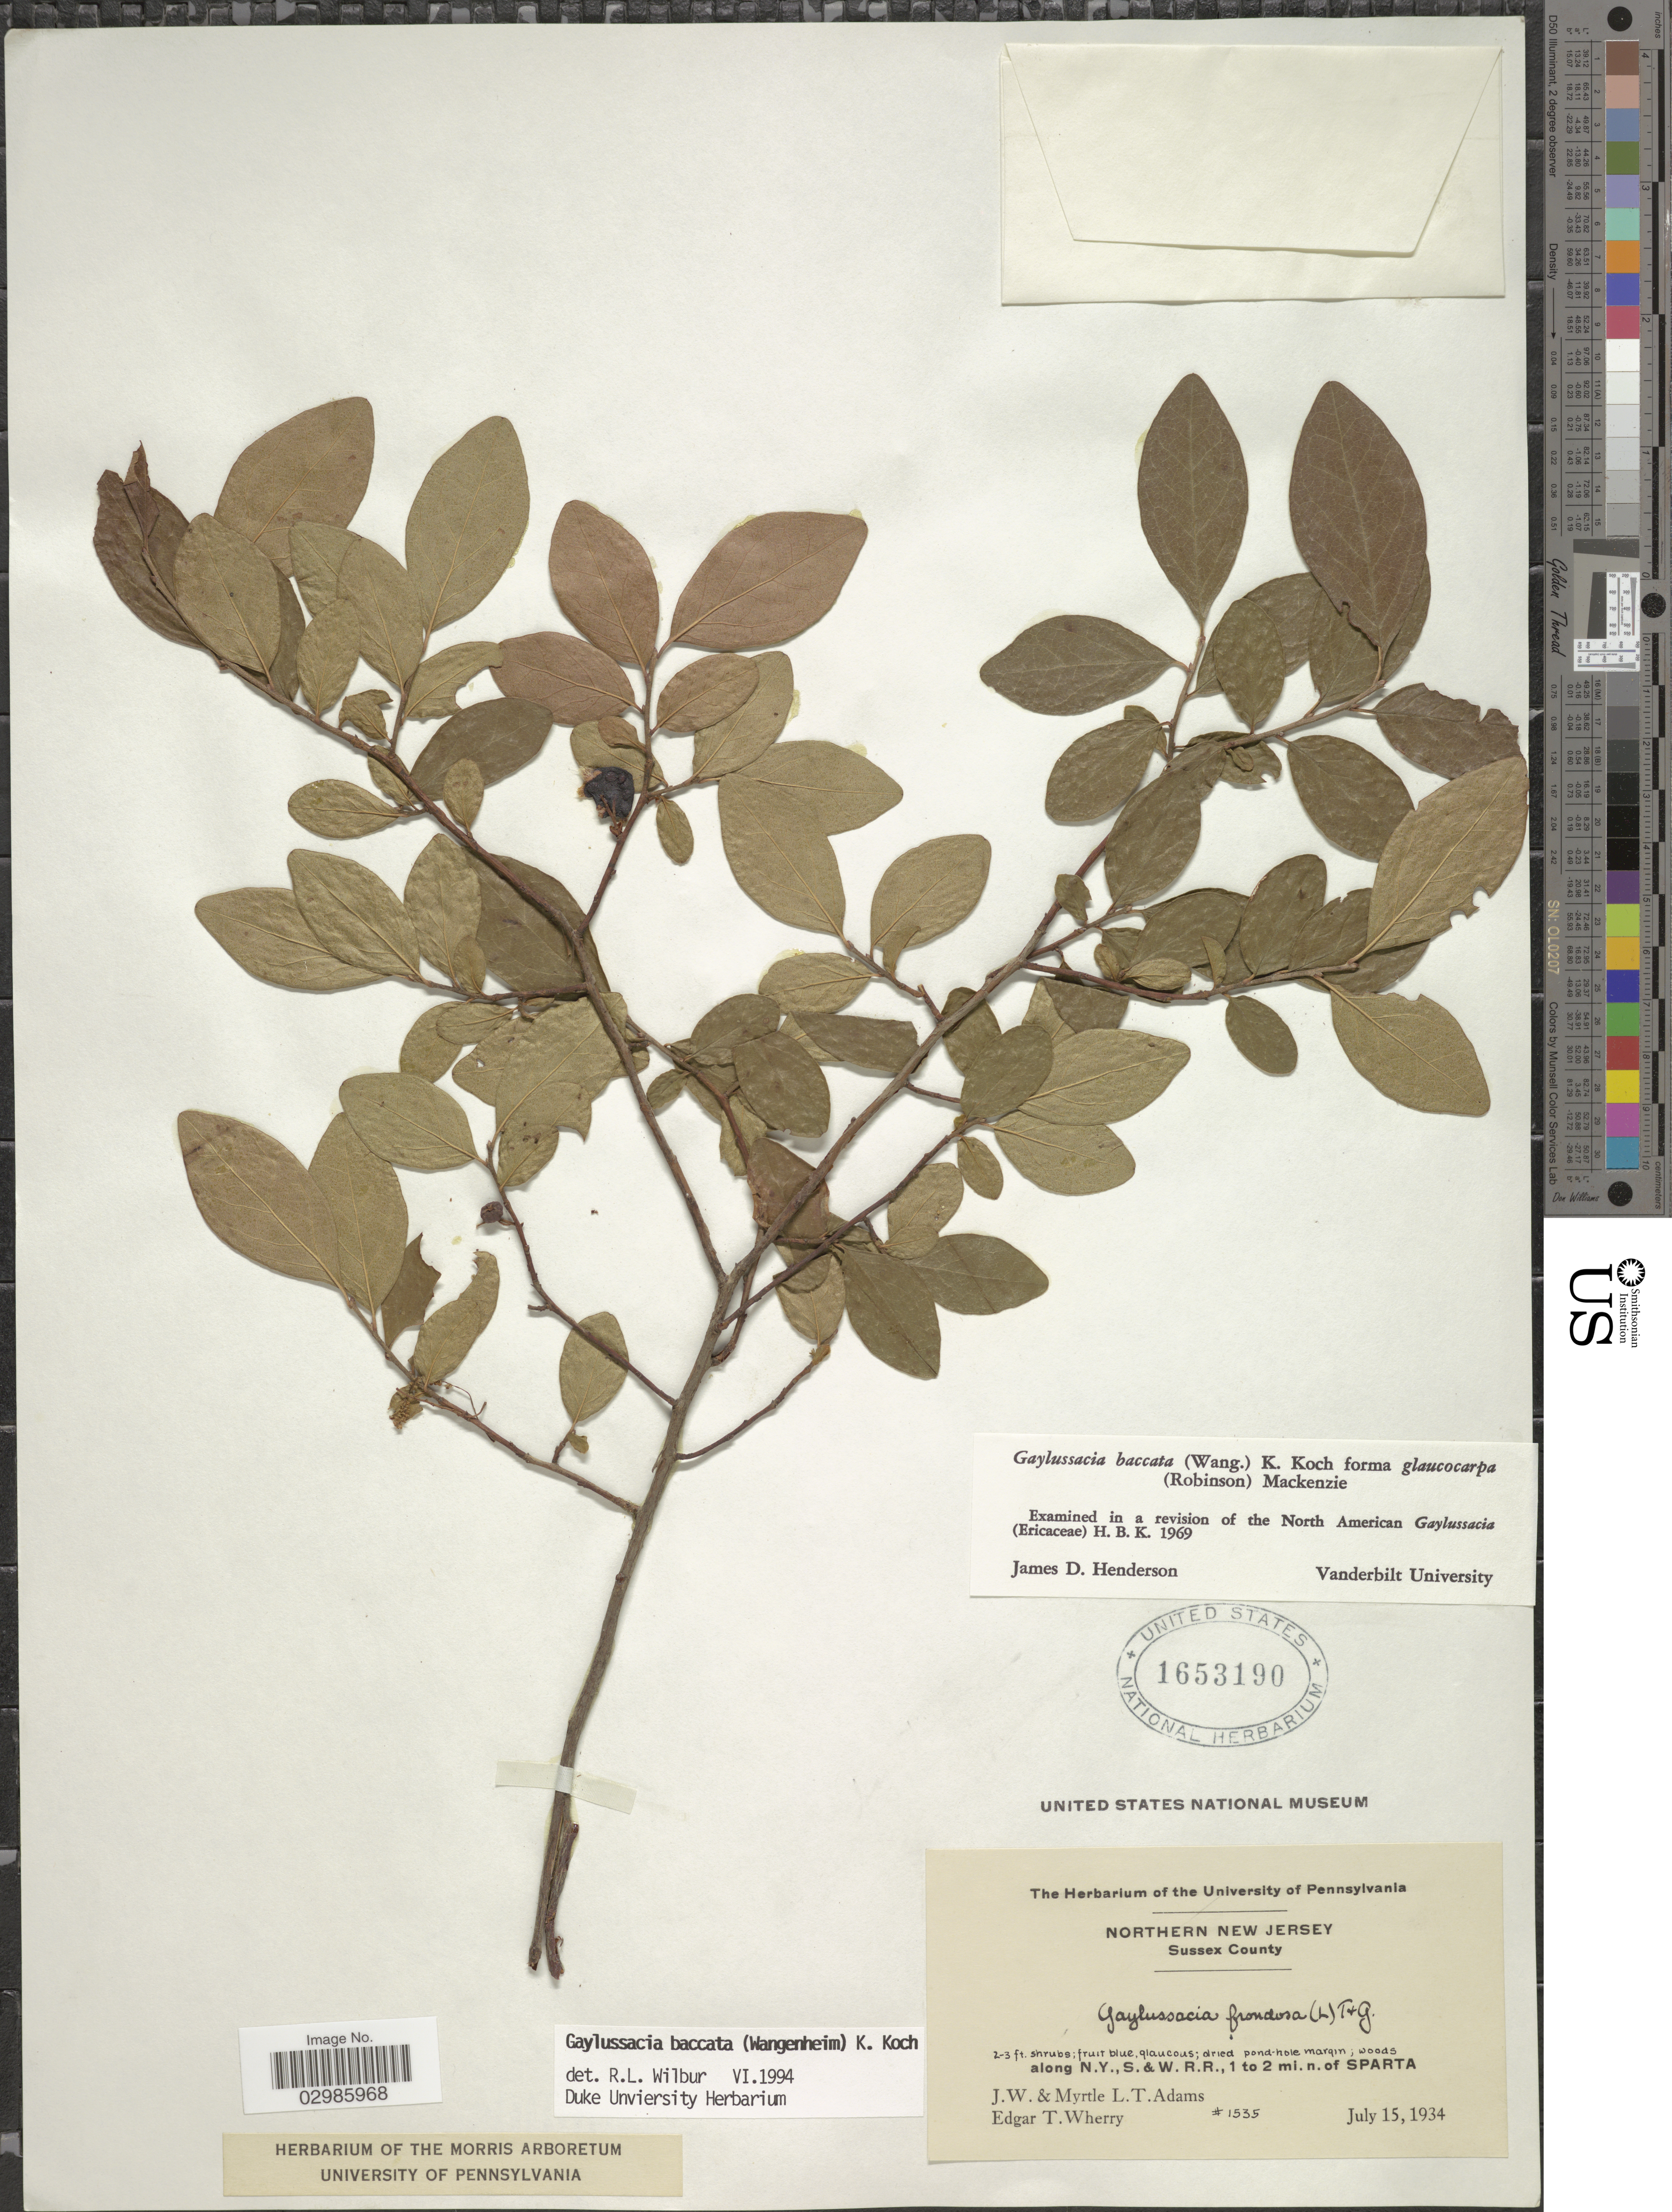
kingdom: Plantae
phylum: Tracheophyta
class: Magnoliopsida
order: Ericales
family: Ericaceae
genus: Gaylussacia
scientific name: Gaylussacia baccata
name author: (Wangenh.) K. Koch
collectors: J. Adams, M. Adams & E. T. Wherry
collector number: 1535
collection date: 1934-07-15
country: United States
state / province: New Jersey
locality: Northern New Jersey. Sussex County. Woods along N.Y., S. & W. R.R., 1 to 2 mi. n. of Sparta.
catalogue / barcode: US 1653190